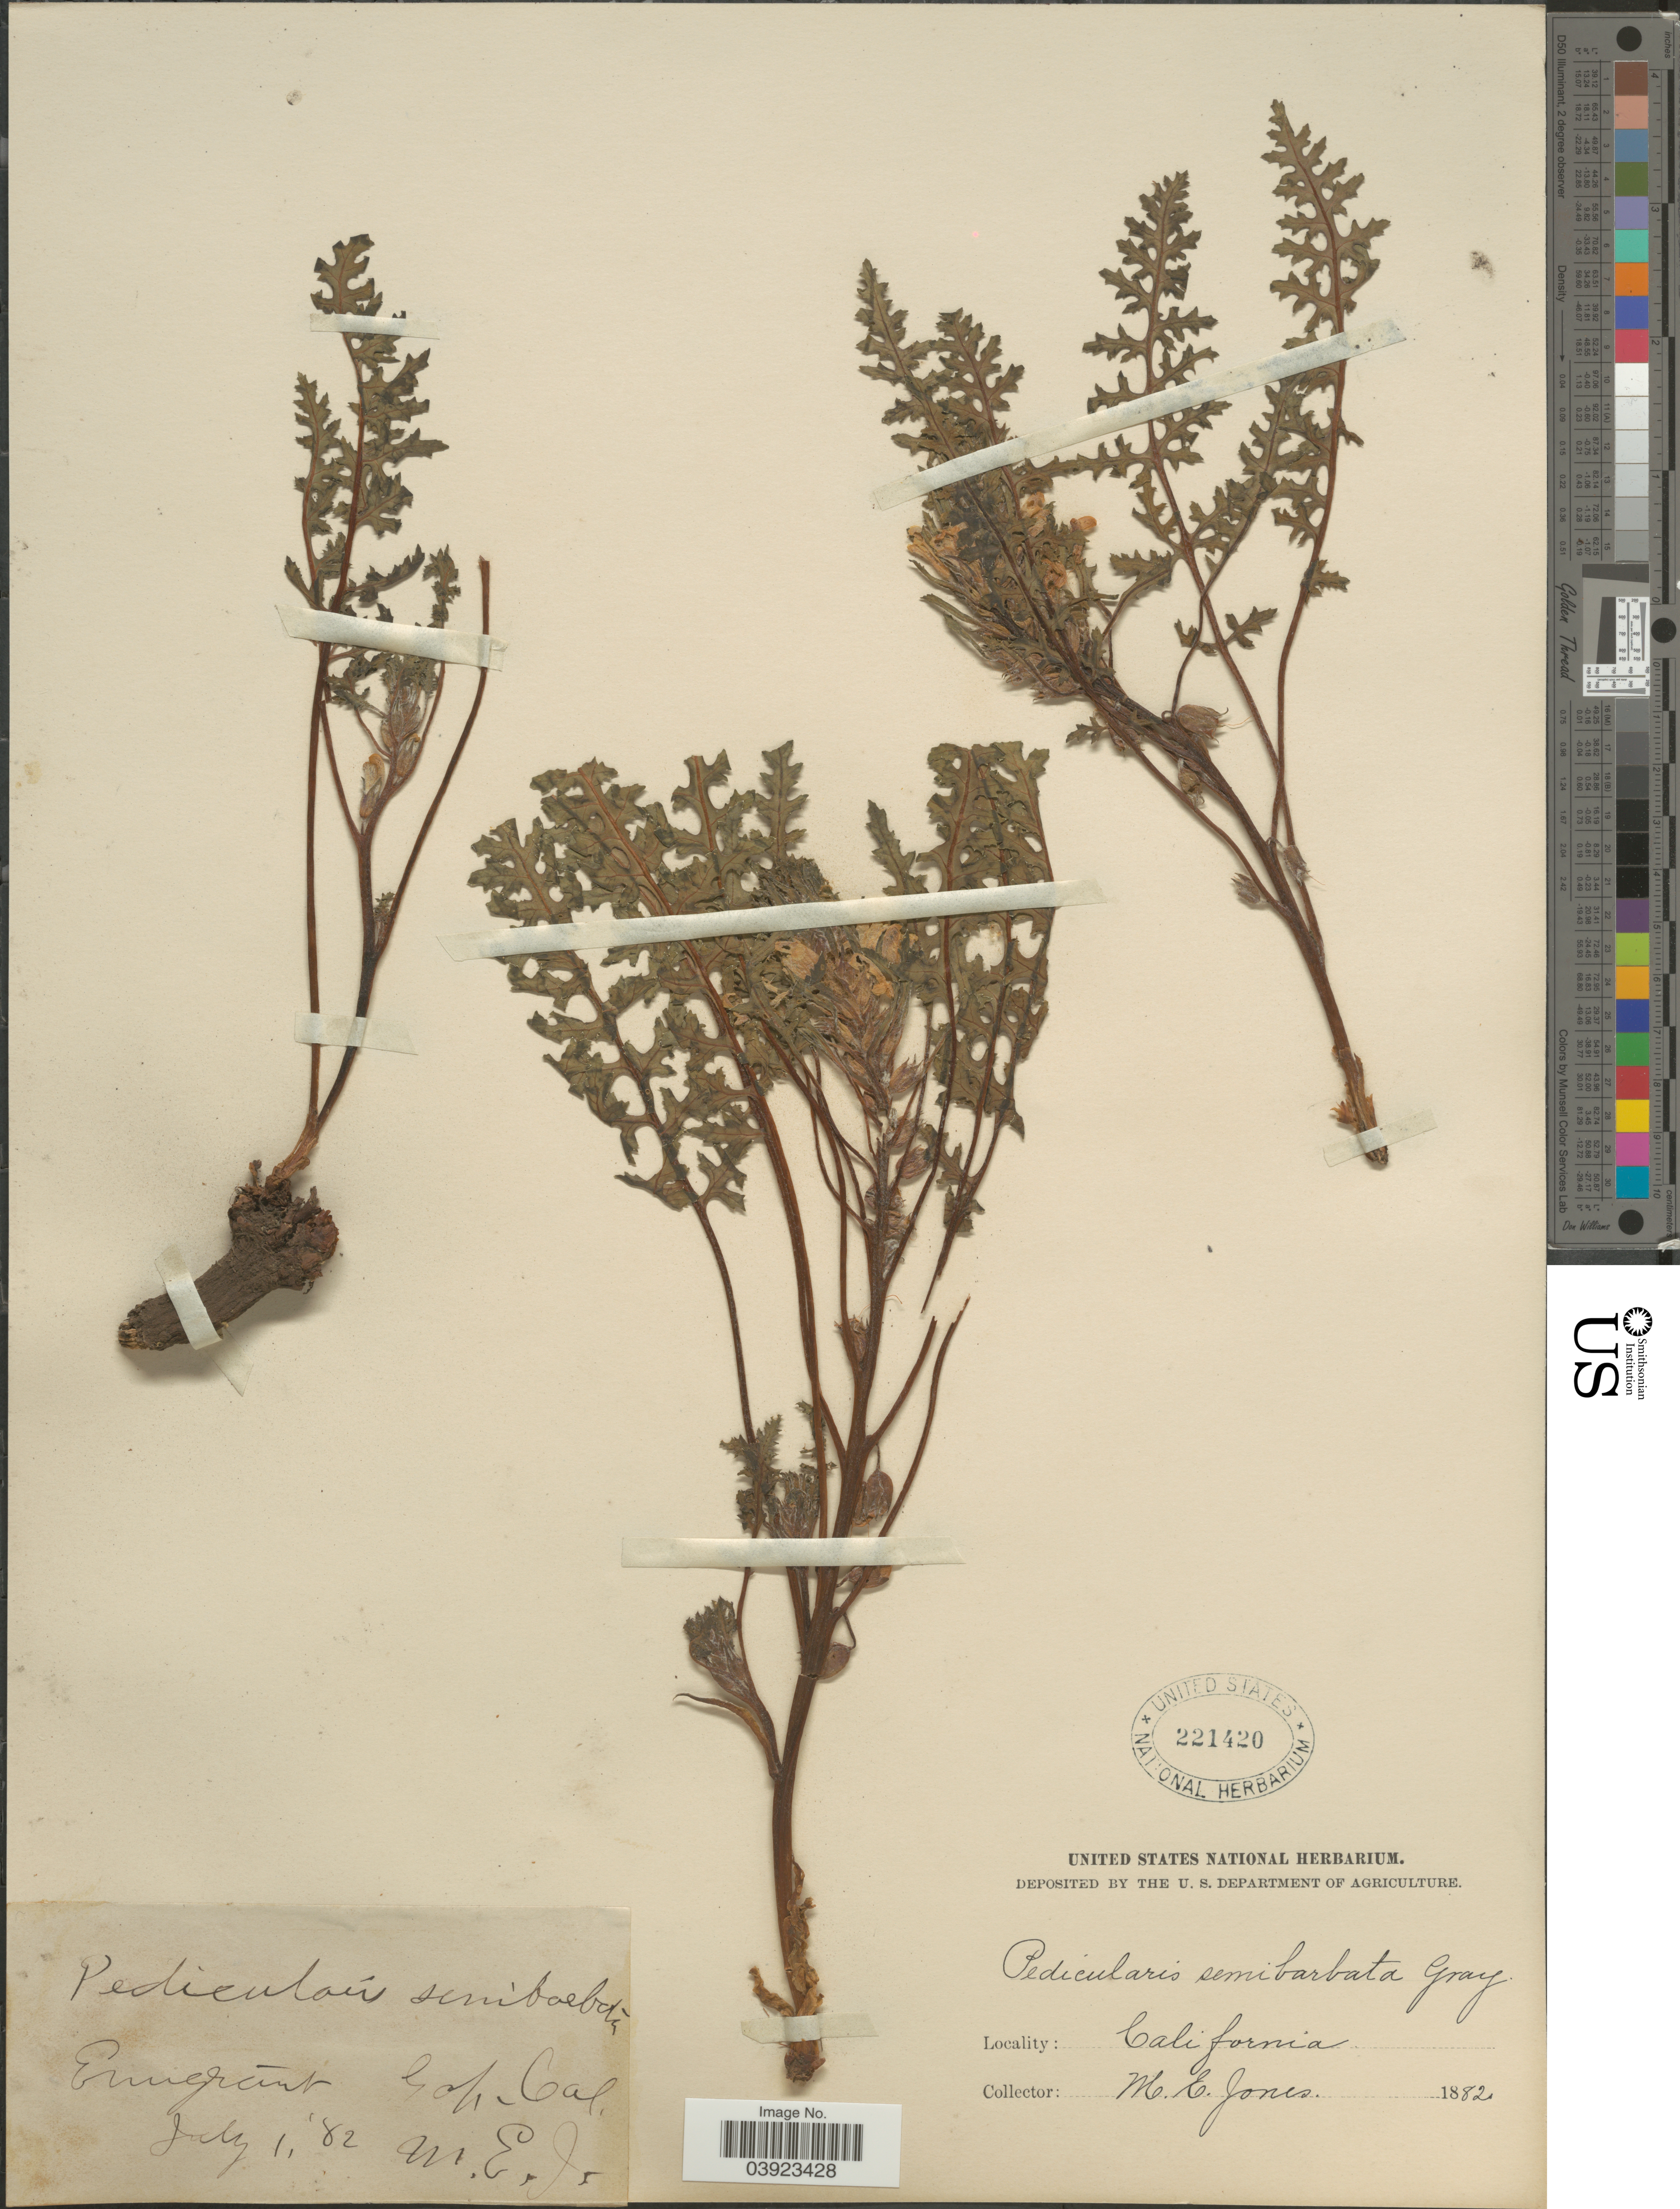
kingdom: Plantae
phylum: Tracheophyta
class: Magnoliopsida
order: Lamiales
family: Orobanchaceae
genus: Pedicularis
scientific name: Pedicularis semibarbata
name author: A. Gray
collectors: M. E. Jones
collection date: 1882-07-01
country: United States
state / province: California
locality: Emigrant E of Cal.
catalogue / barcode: US 221420